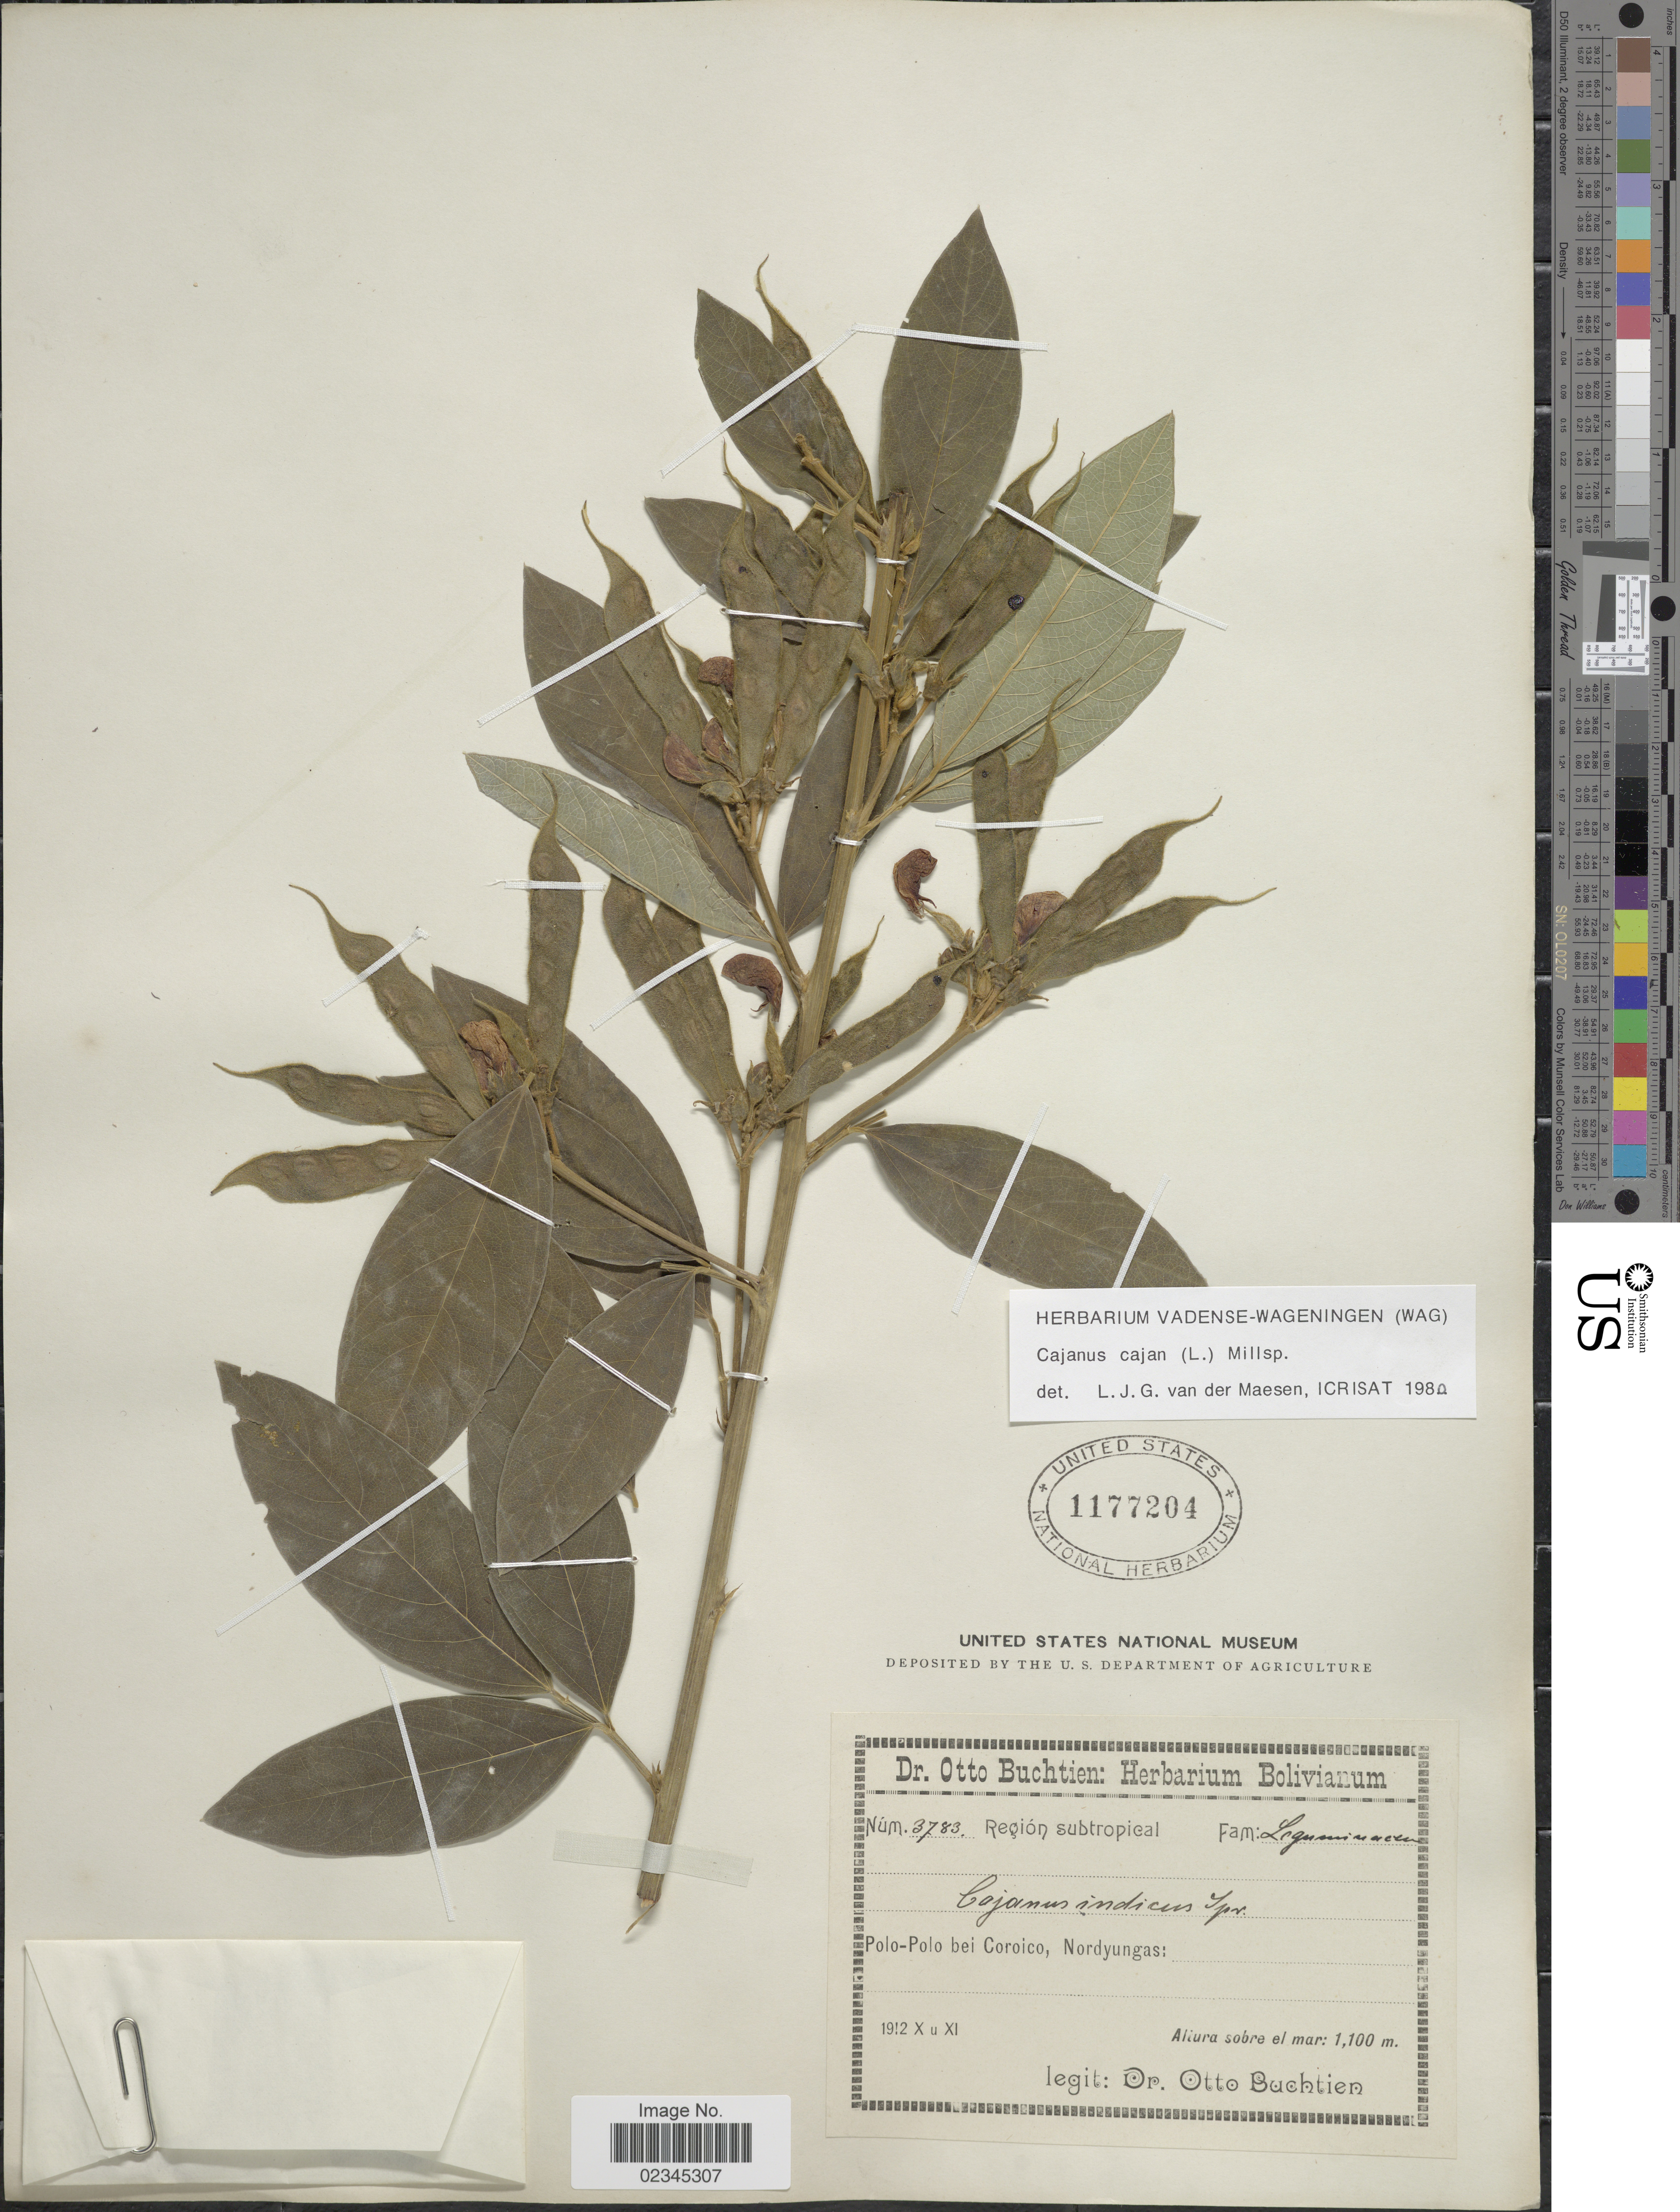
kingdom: Plantae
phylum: Tracheophyta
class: Magnoliopsida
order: Fabales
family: Fabaceae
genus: Cajanus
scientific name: Cajanus cajan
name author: (L.) Huth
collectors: O. Buchtien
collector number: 3783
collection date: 1921-10/1921-11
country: Bolivia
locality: Región subtropical. Polo-Polo bei Coroico, Nordyungas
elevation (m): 1100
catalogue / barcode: US 1177204